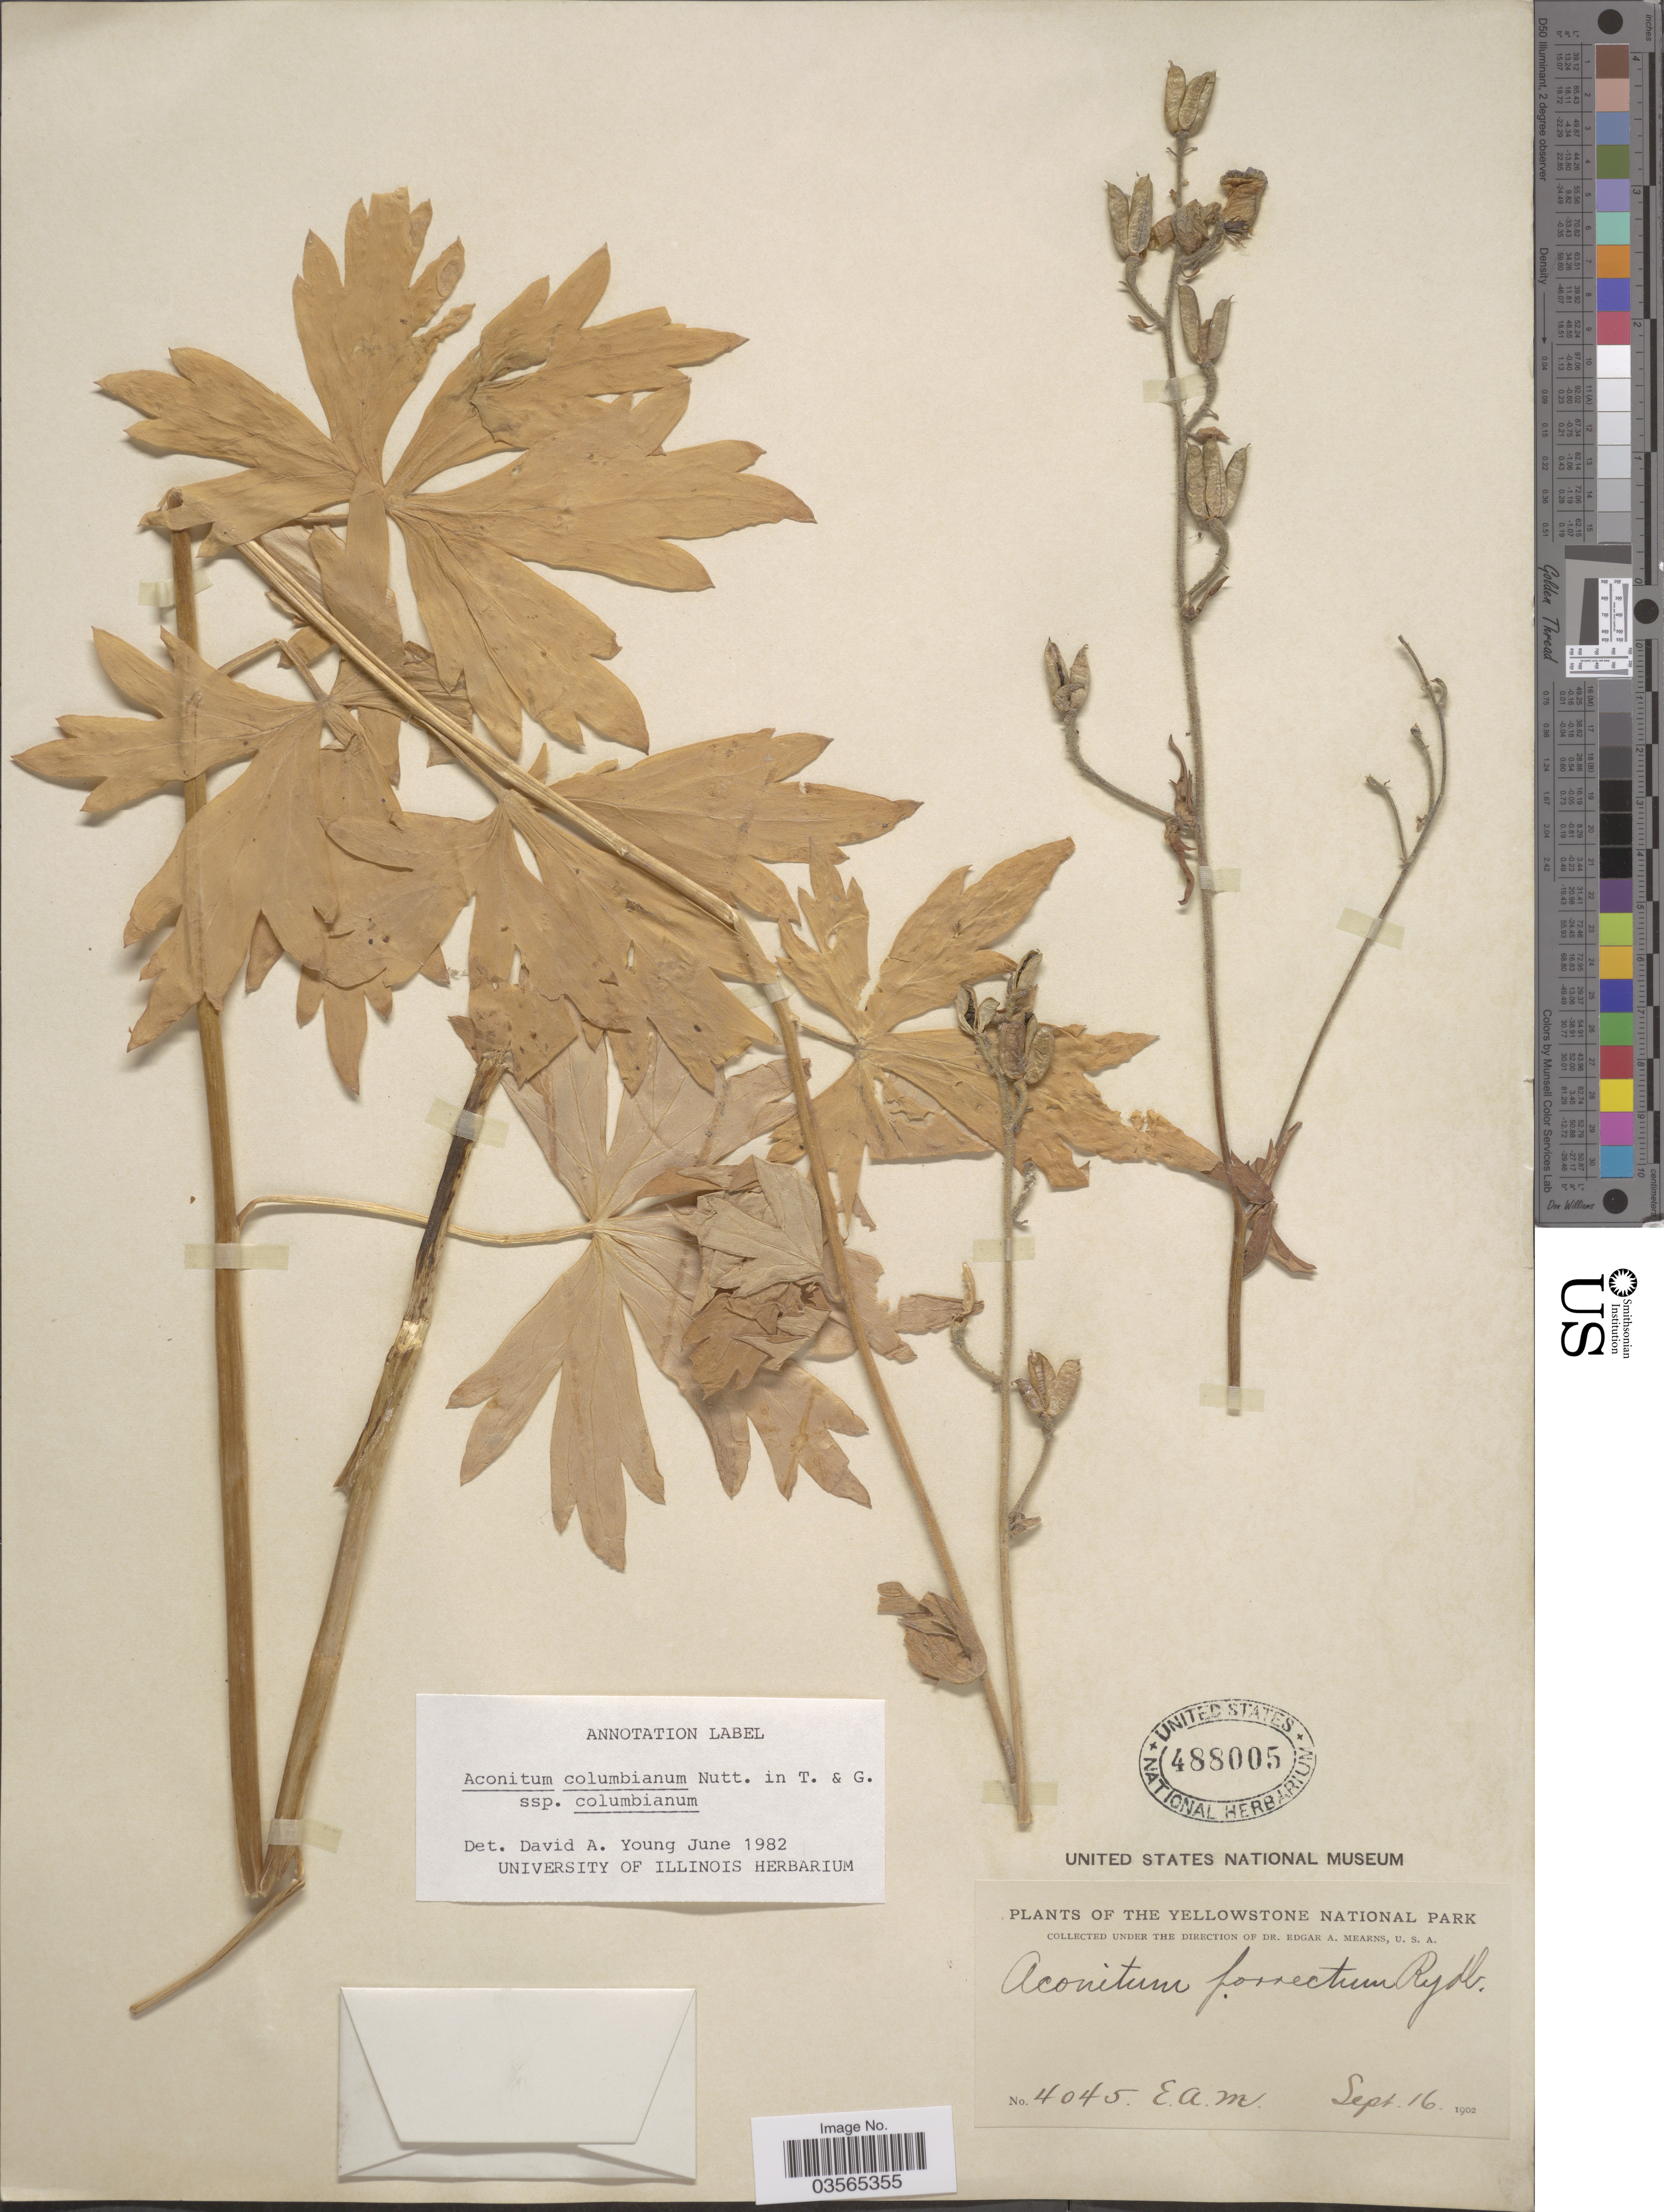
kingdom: Plantae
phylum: Tracheophyta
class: Magnoliopsida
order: Ranunculales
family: Ranunculaceae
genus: Aconitum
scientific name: Aconitum columbianum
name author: Nutt.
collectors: E. A. Mearns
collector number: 4045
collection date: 1902-09-16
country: United States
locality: The Yellowstone National Park.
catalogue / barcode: US 488005